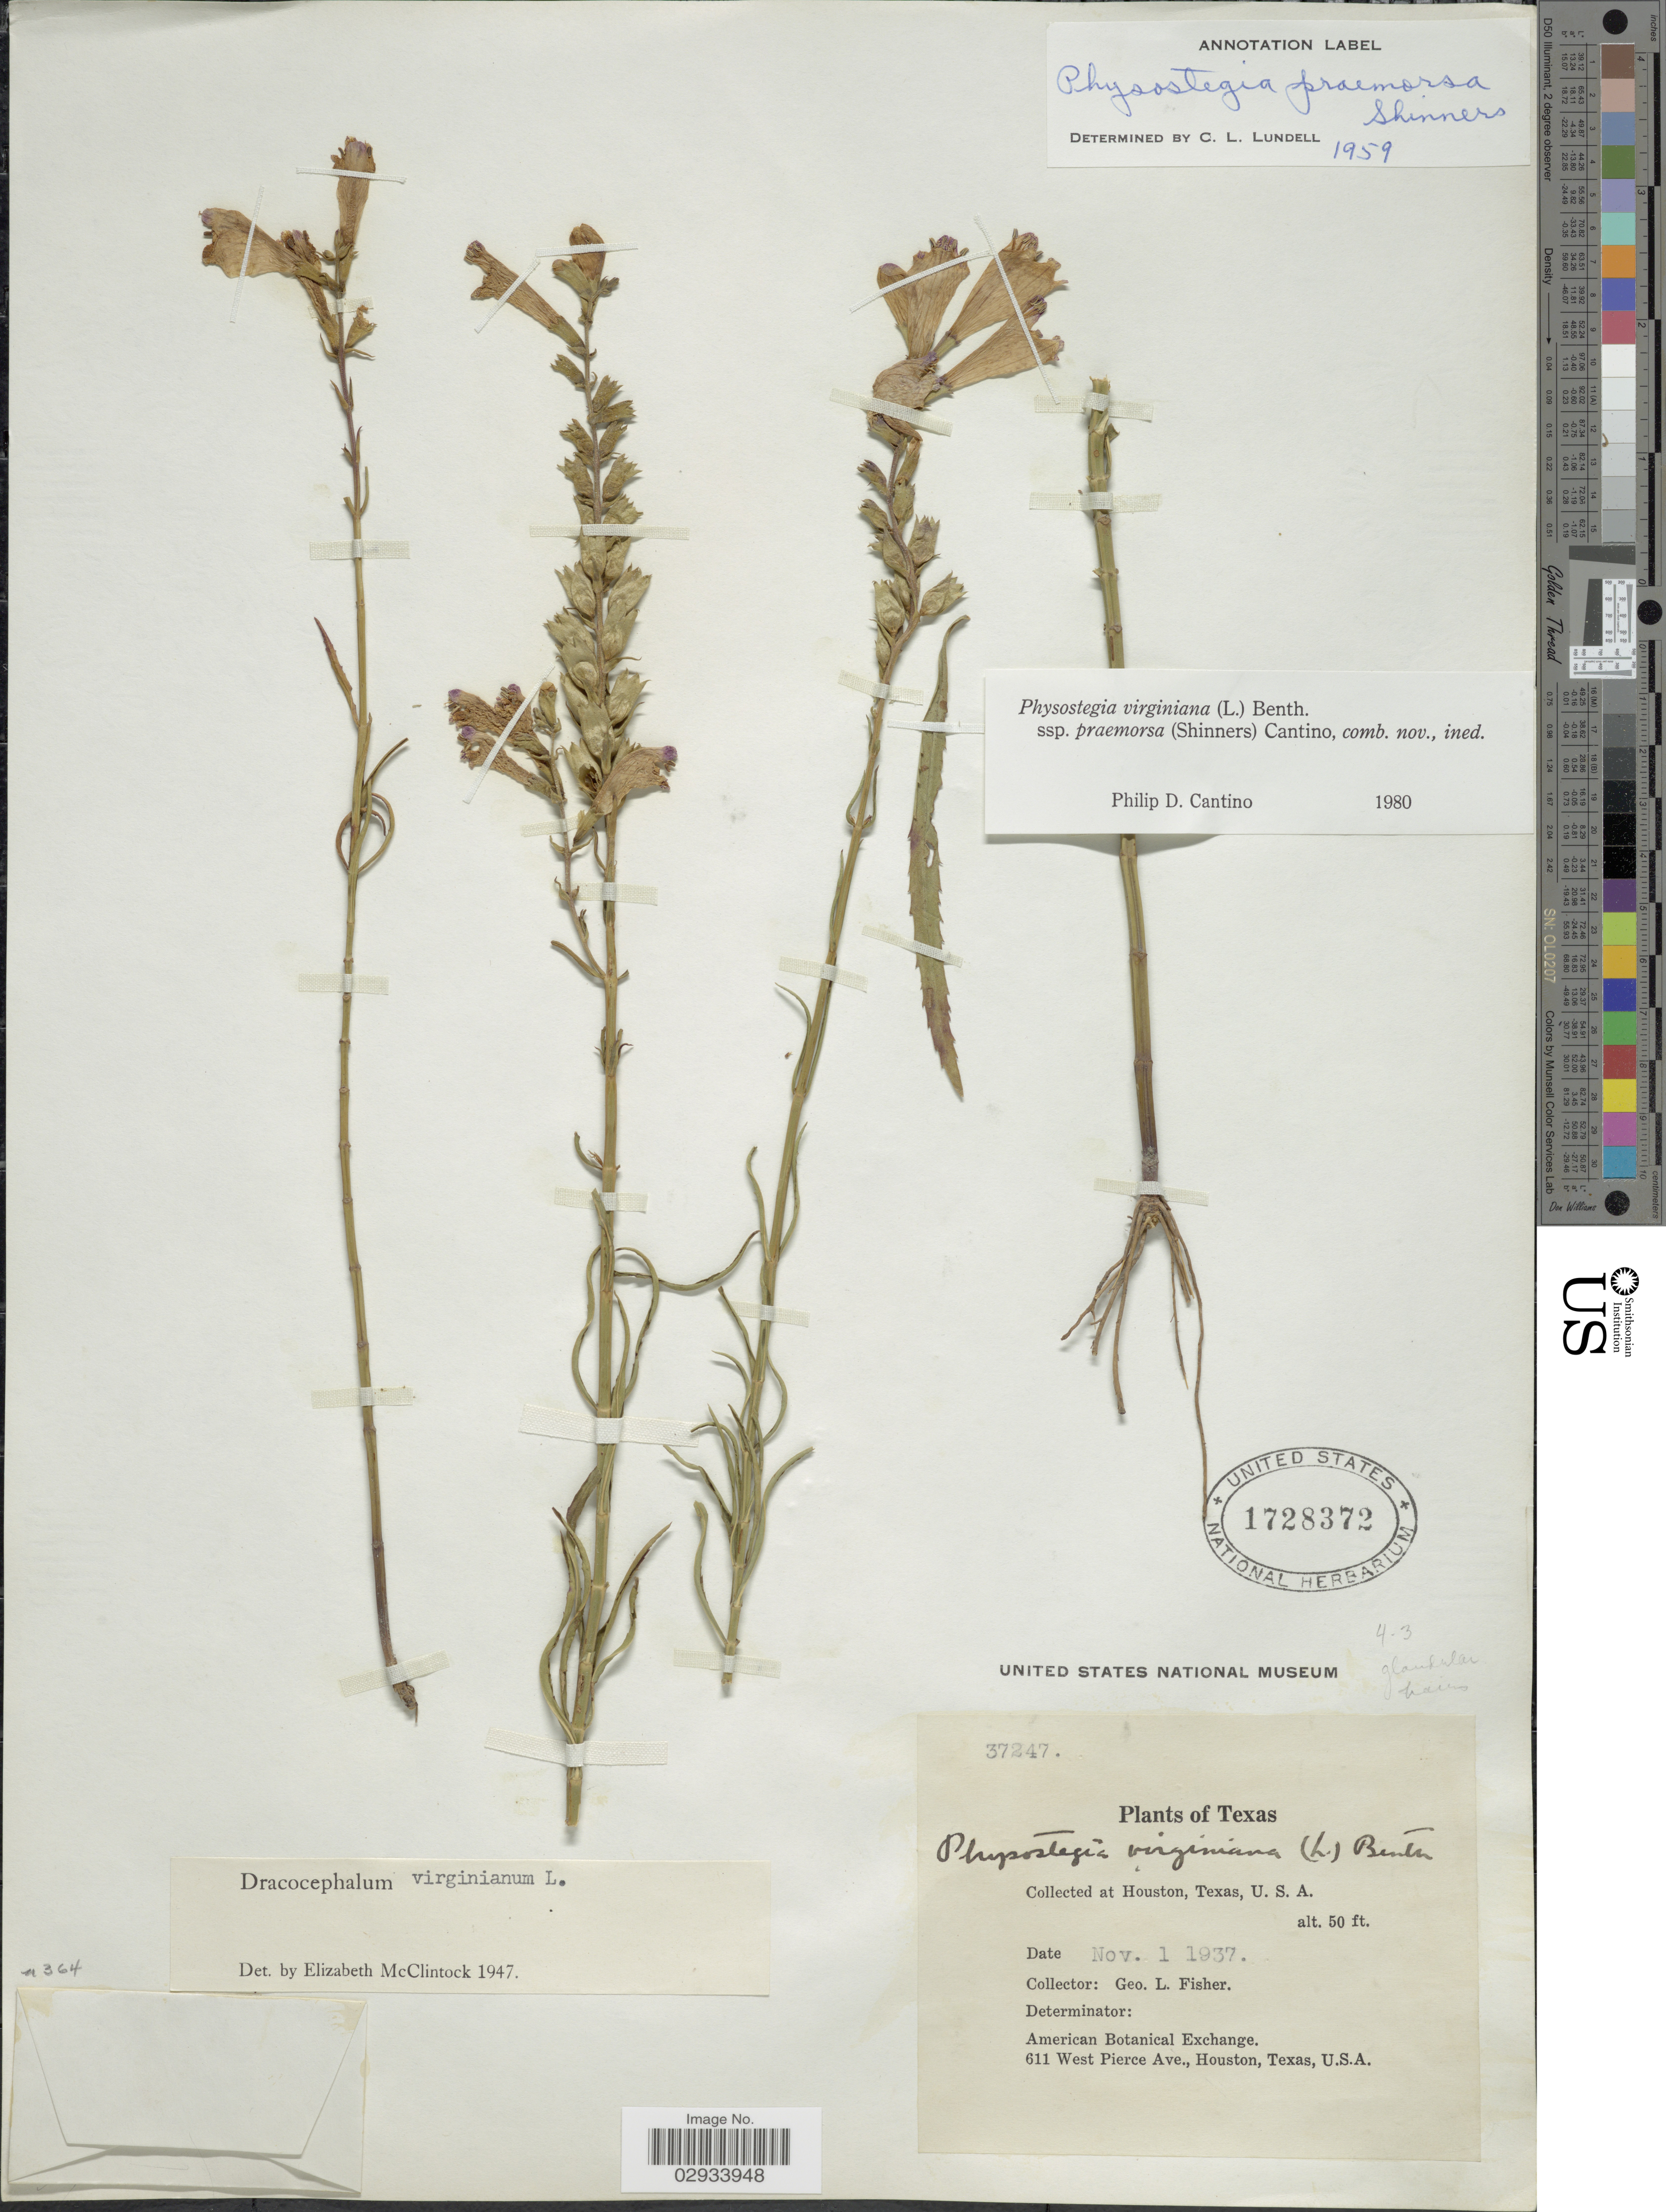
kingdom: Plantae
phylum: Tracheophyta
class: Magnoliopsida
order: Lamiales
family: Lamiaceae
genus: Physostegia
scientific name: Physostegia virginiana subsp. praemorsa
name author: (Shinners) P.D. Cantino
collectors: G. L. Fisher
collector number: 37247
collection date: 1937-11-01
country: United States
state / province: Texas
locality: Houston, Texas.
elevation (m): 15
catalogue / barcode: US 1728372